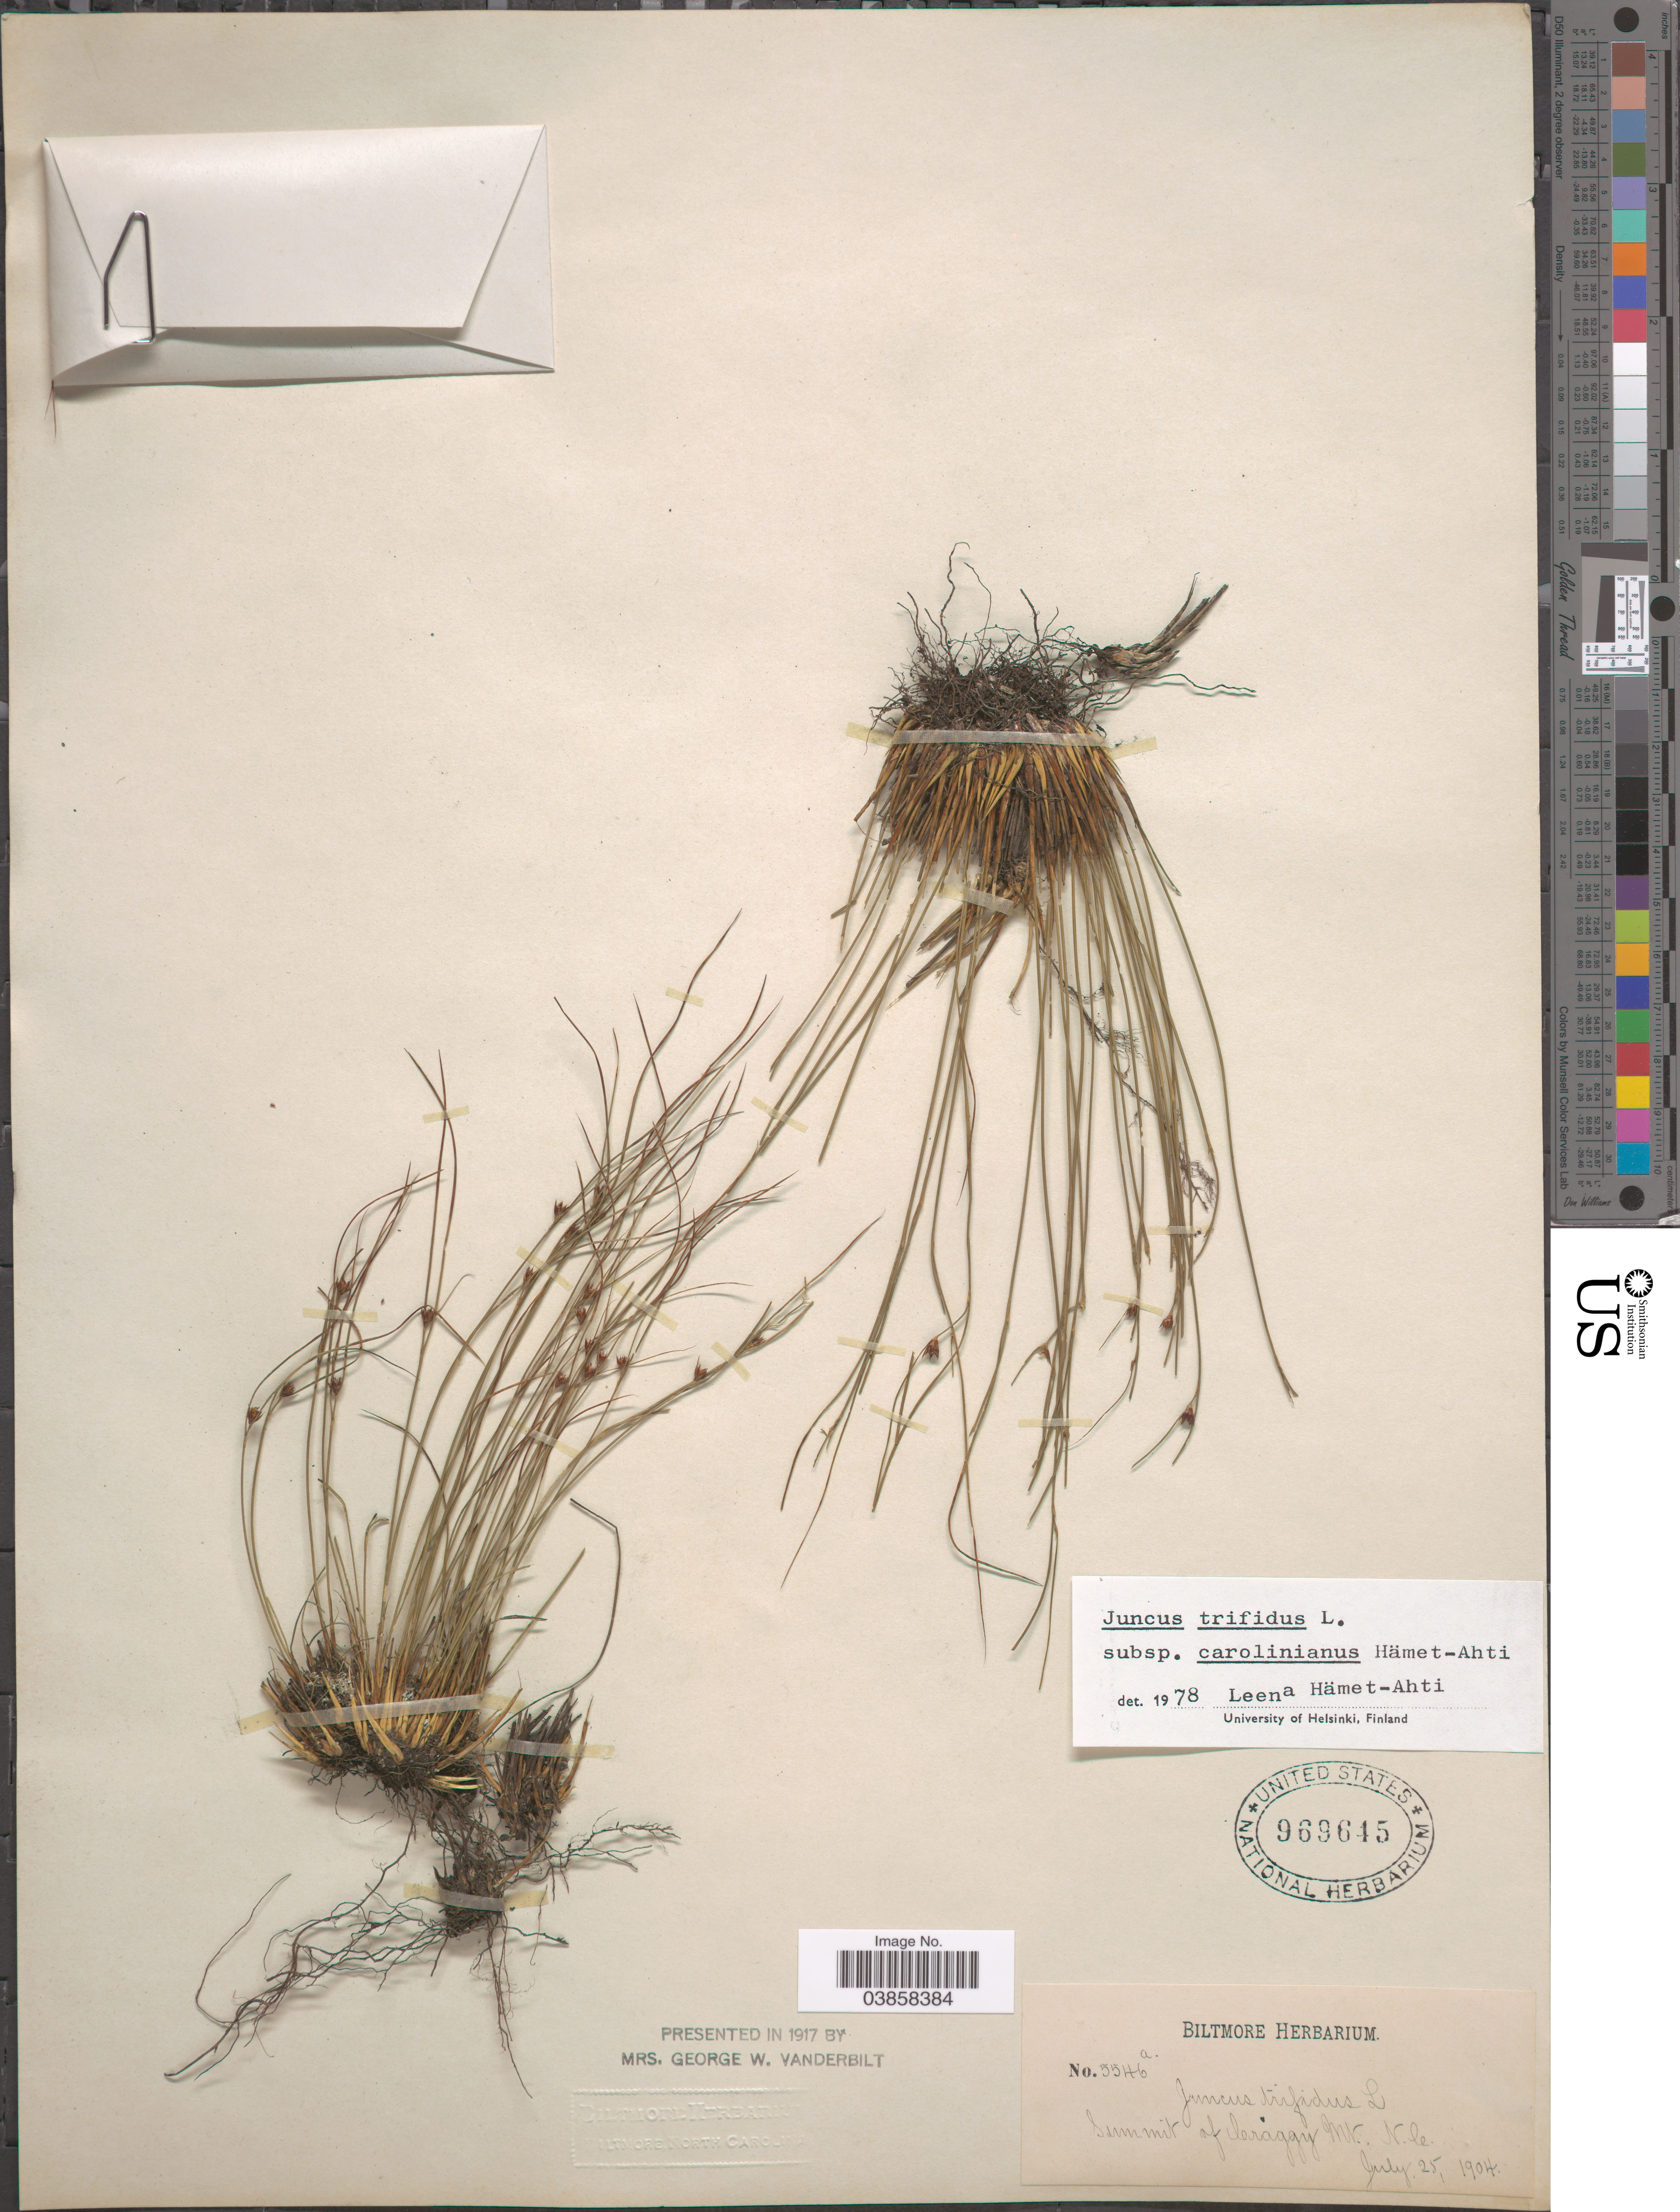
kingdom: Plantae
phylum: Tracheophyta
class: Liliopsida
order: Poales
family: Juncaceae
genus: Juncus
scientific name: Juncus trifidus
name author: L.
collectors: ex herb. Biltmore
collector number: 5546a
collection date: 1904-07-25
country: United States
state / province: North Carolina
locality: Summit of Craggy Mt.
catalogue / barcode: US 969645